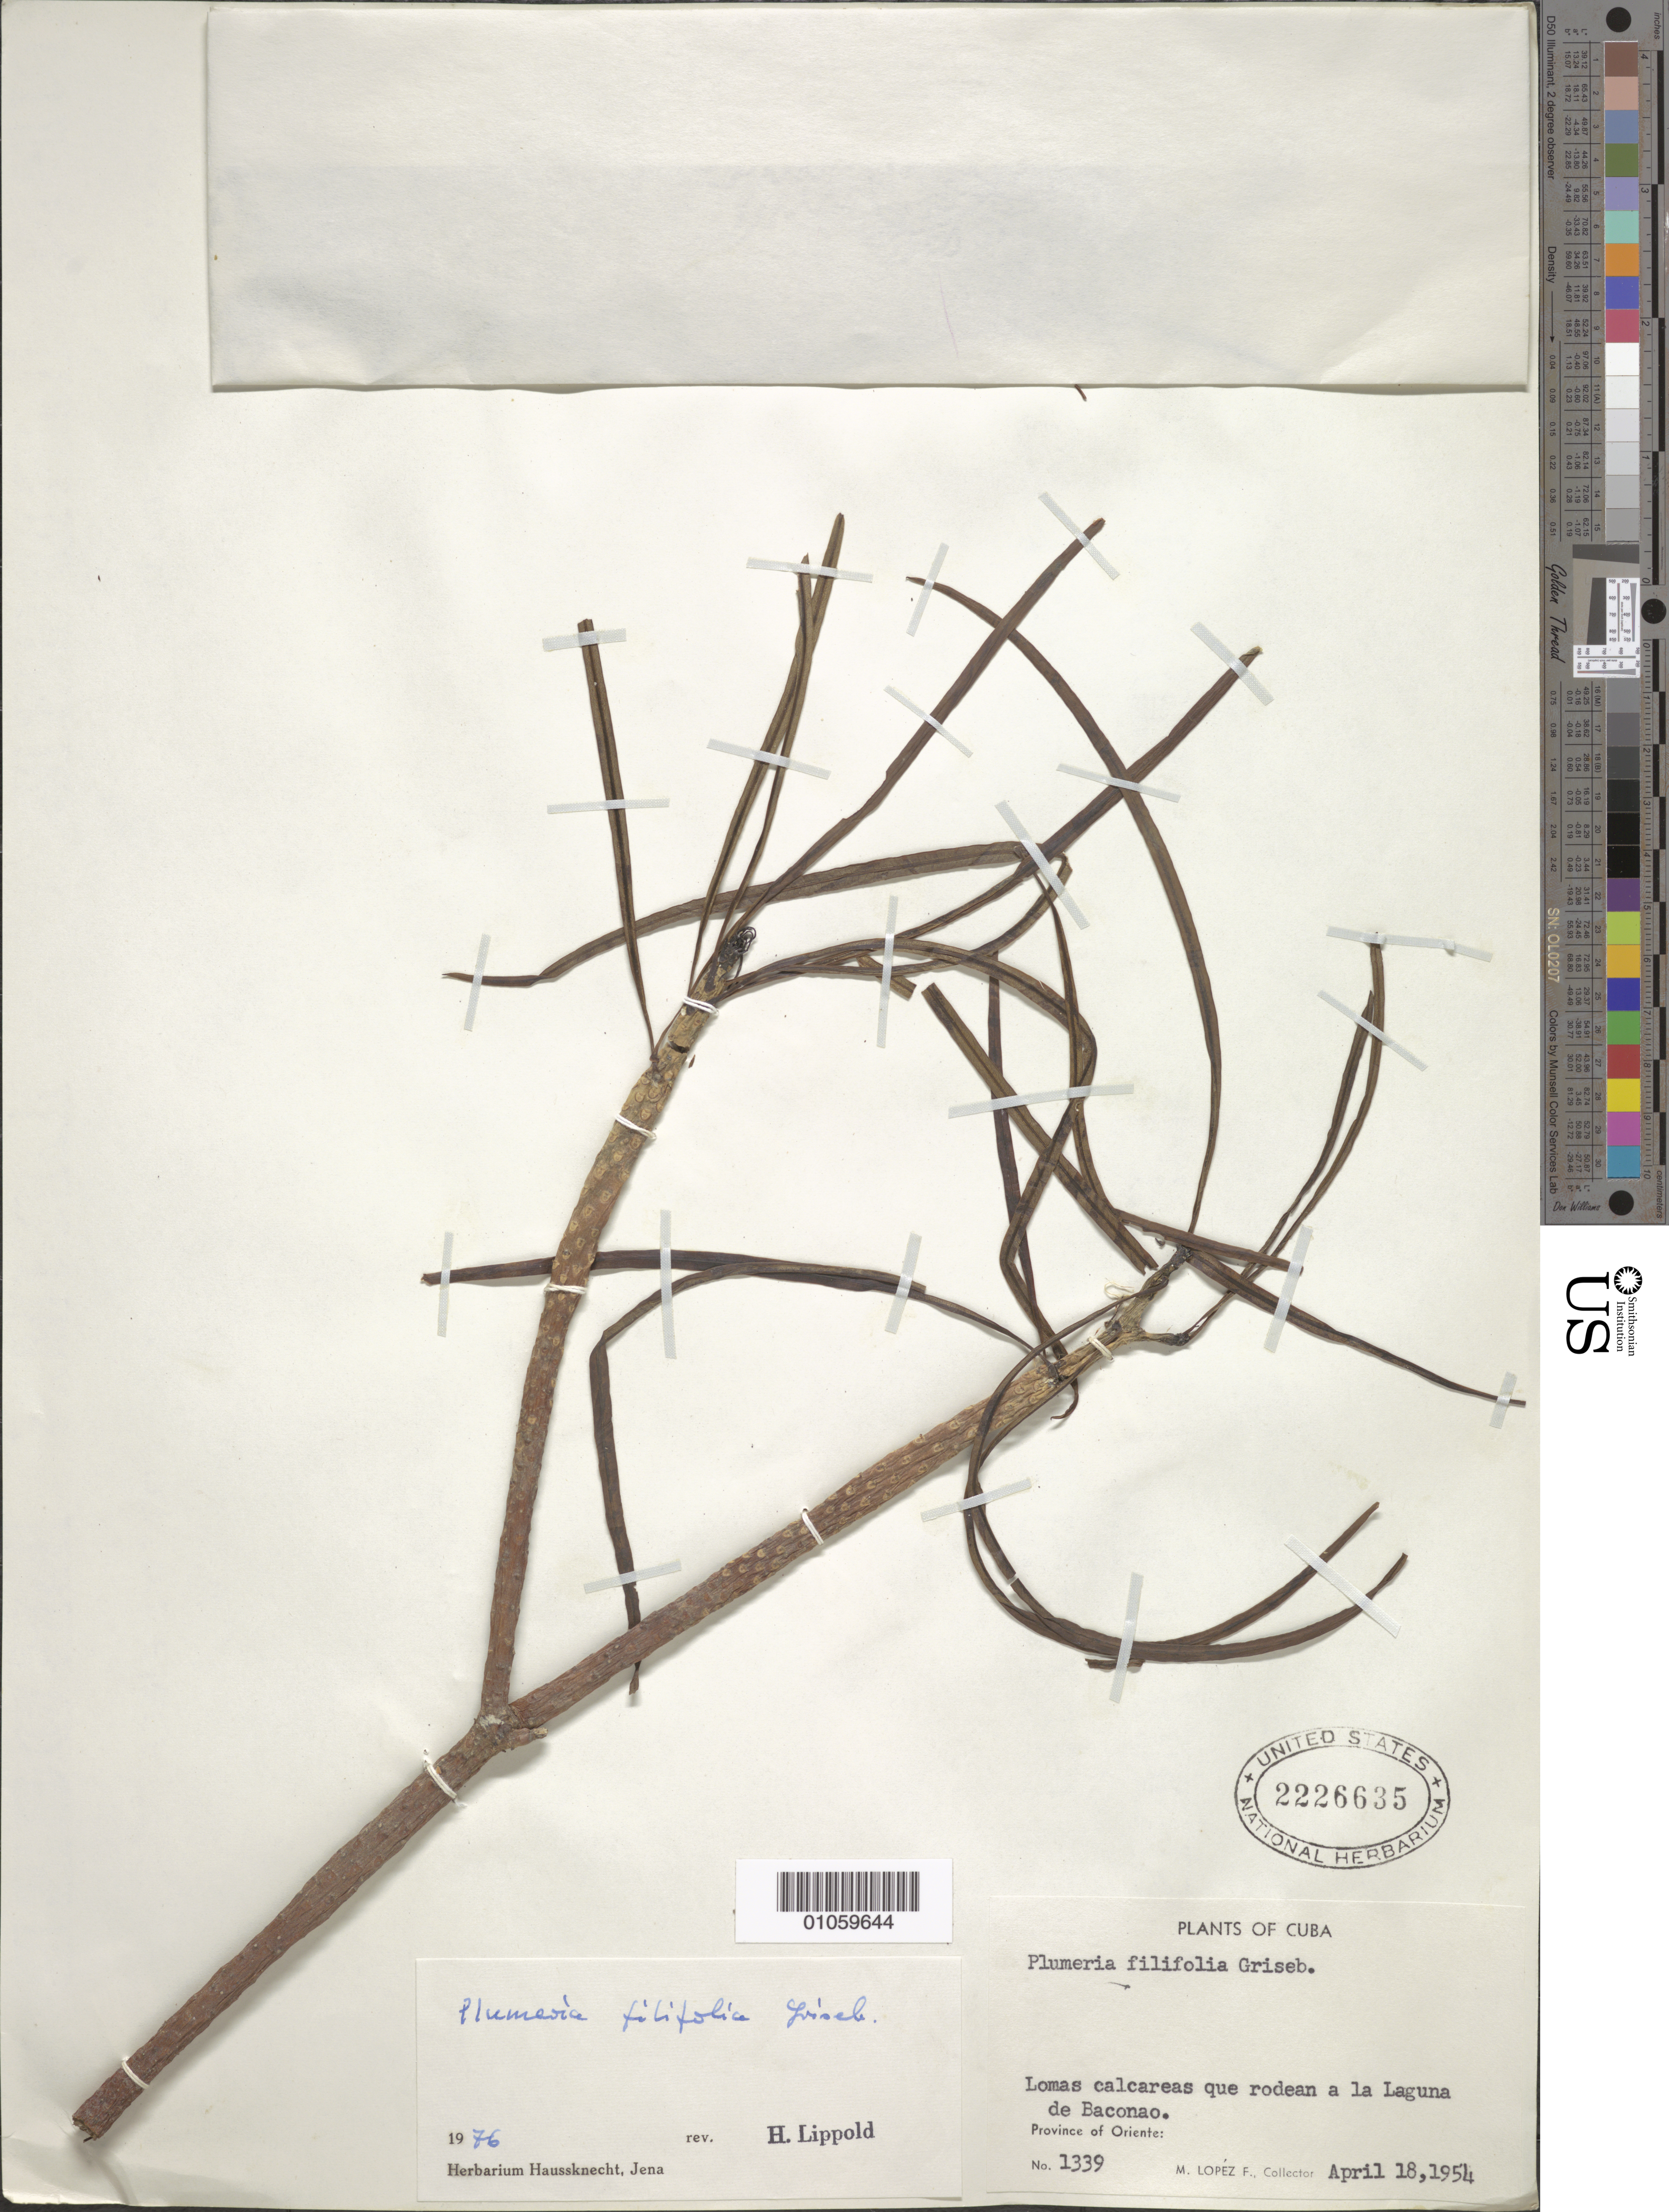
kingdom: Plantae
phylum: Tracheophyta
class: Magnoliopsida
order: Gentianales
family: Apocynaceae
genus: Plumeria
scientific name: Plumeria filifolia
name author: Griseb.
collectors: M. López Figueiras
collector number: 1339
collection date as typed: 18 Apr 1954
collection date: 1954-04-18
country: Cuba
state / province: Oriente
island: Cuba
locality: La Laguna de Baconao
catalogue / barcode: US 2226635